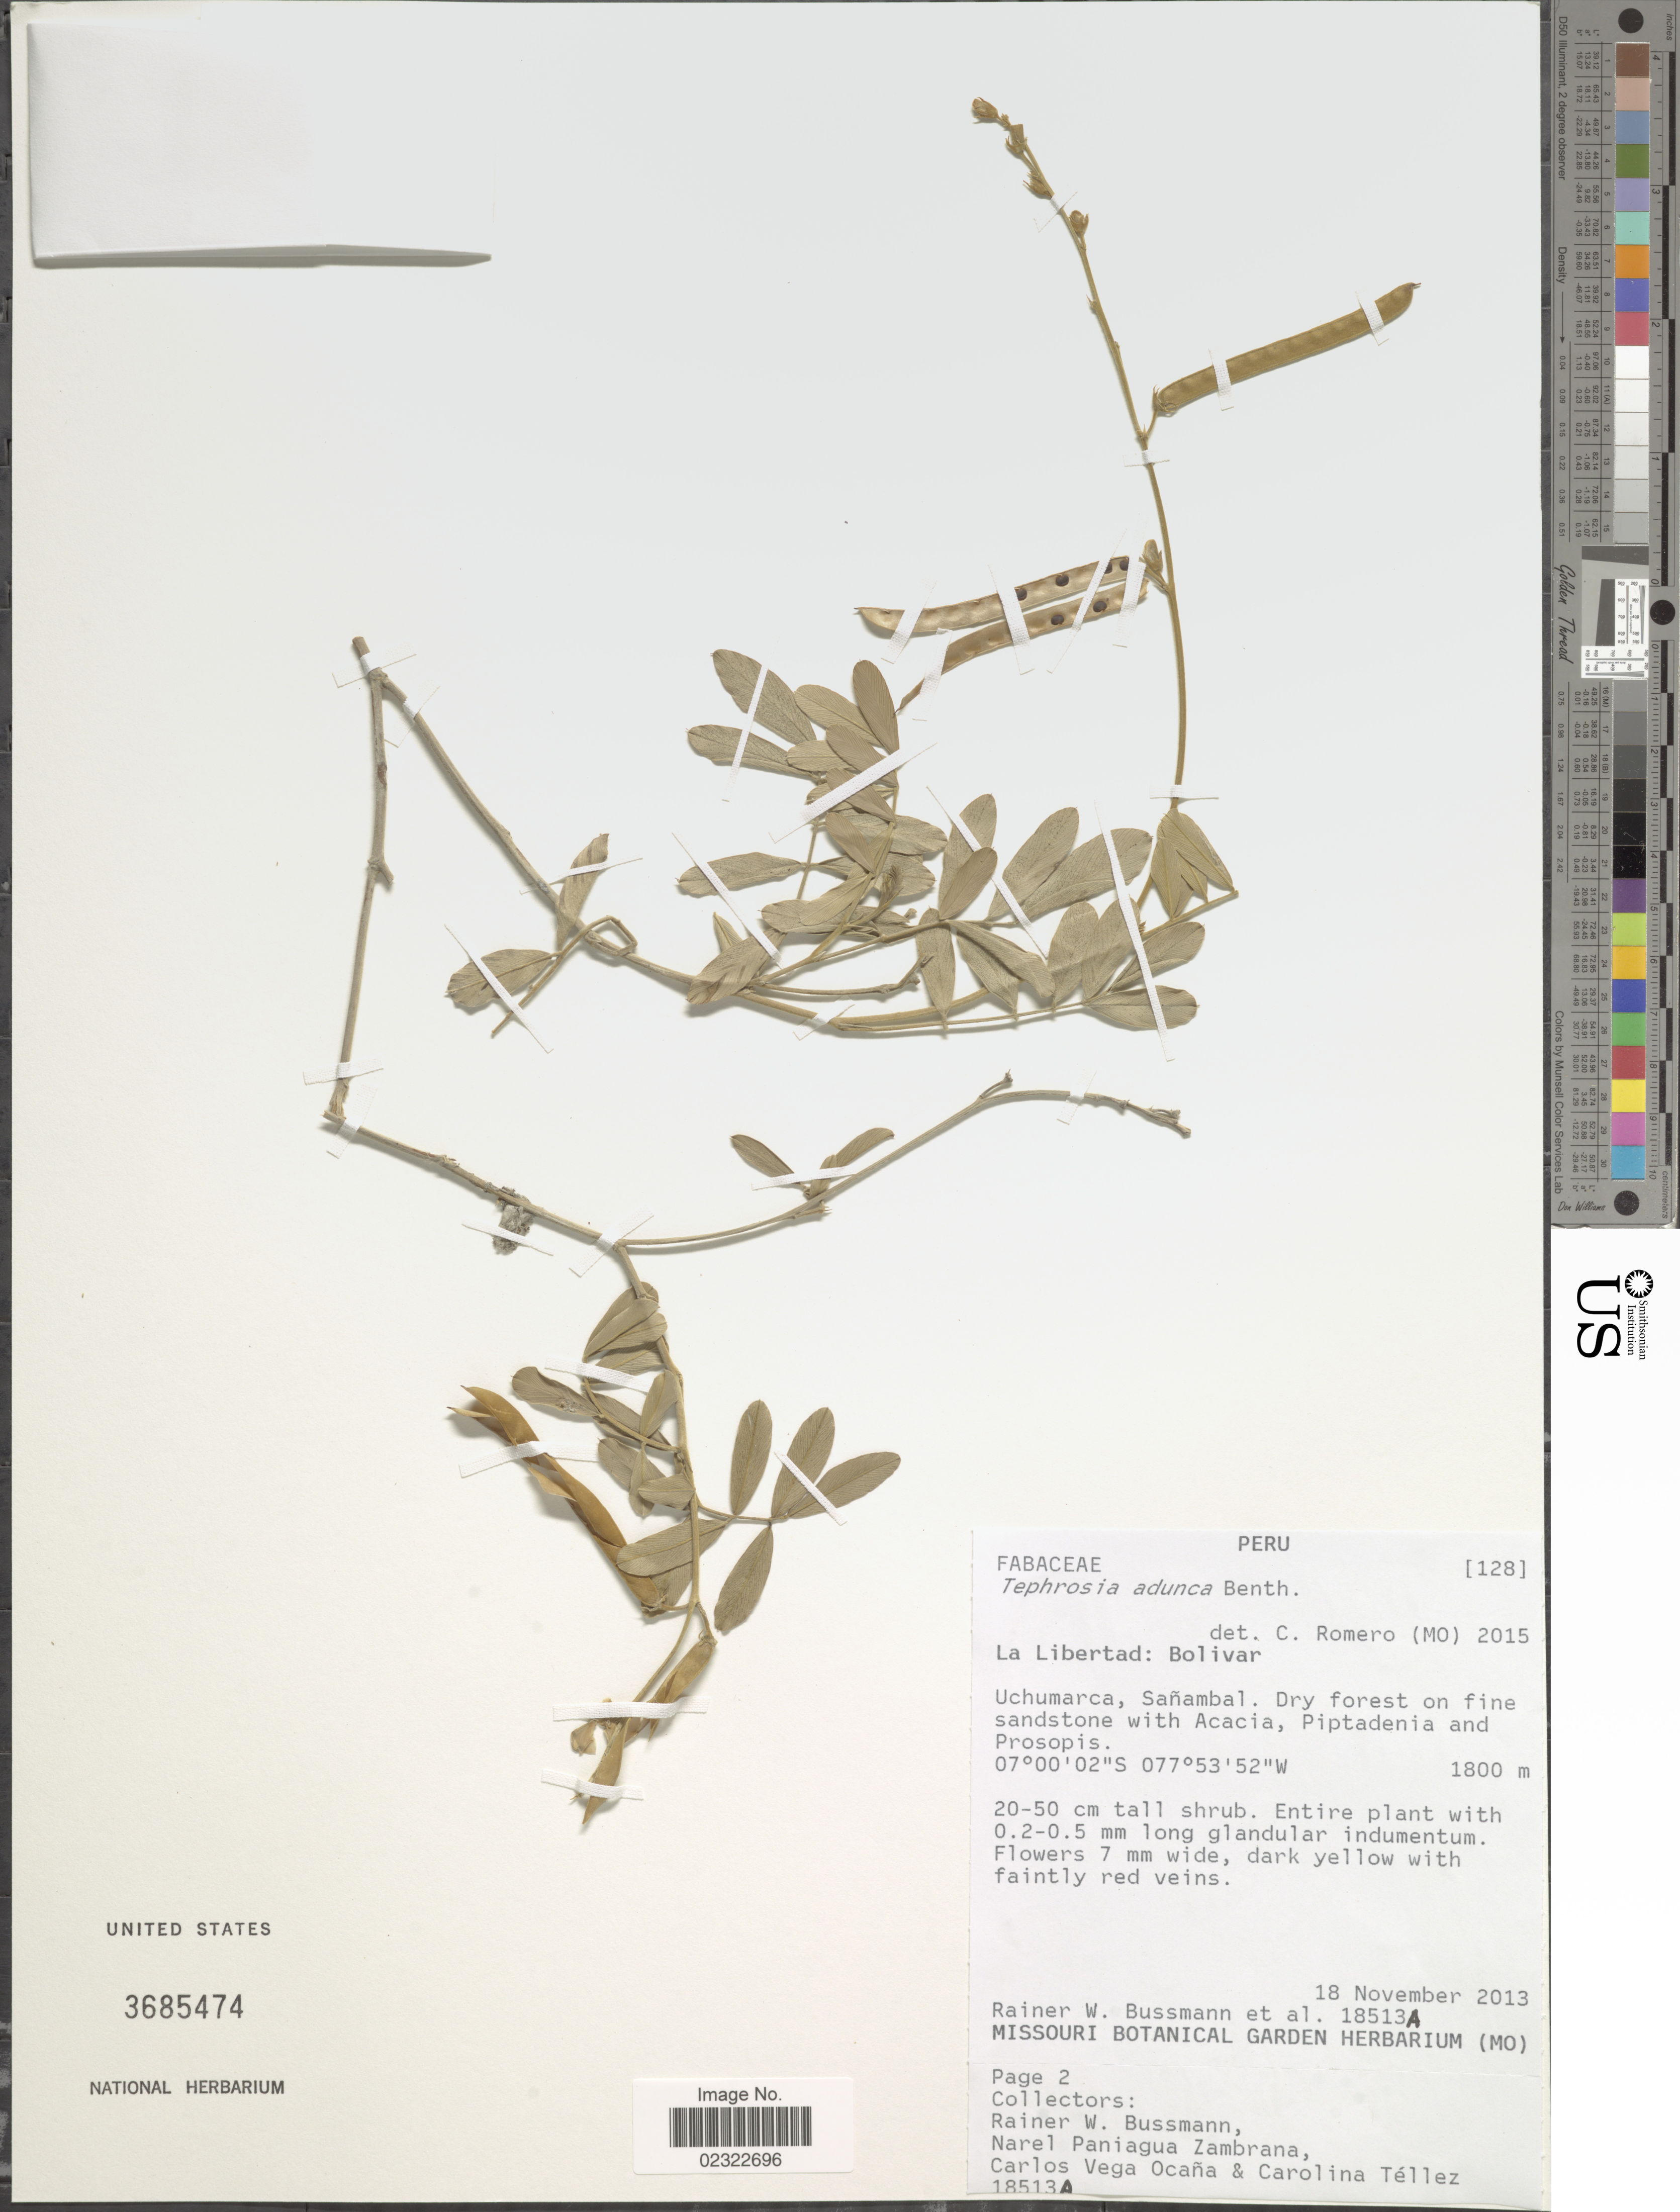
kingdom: Plantae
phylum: Tracheophyta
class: Magnoliopsida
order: Fabales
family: Fabaceae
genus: Tephrosia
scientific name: Tephrosia adunca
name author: Benth.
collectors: R. W. Bussmann, N. Paniagua Zambrana & C. Vega Ocaña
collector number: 18513A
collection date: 2013-11-18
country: Peru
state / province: La Libertad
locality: Bolivar. Uchumarca, Sanambal.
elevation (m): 1800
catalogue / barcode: US 3685474